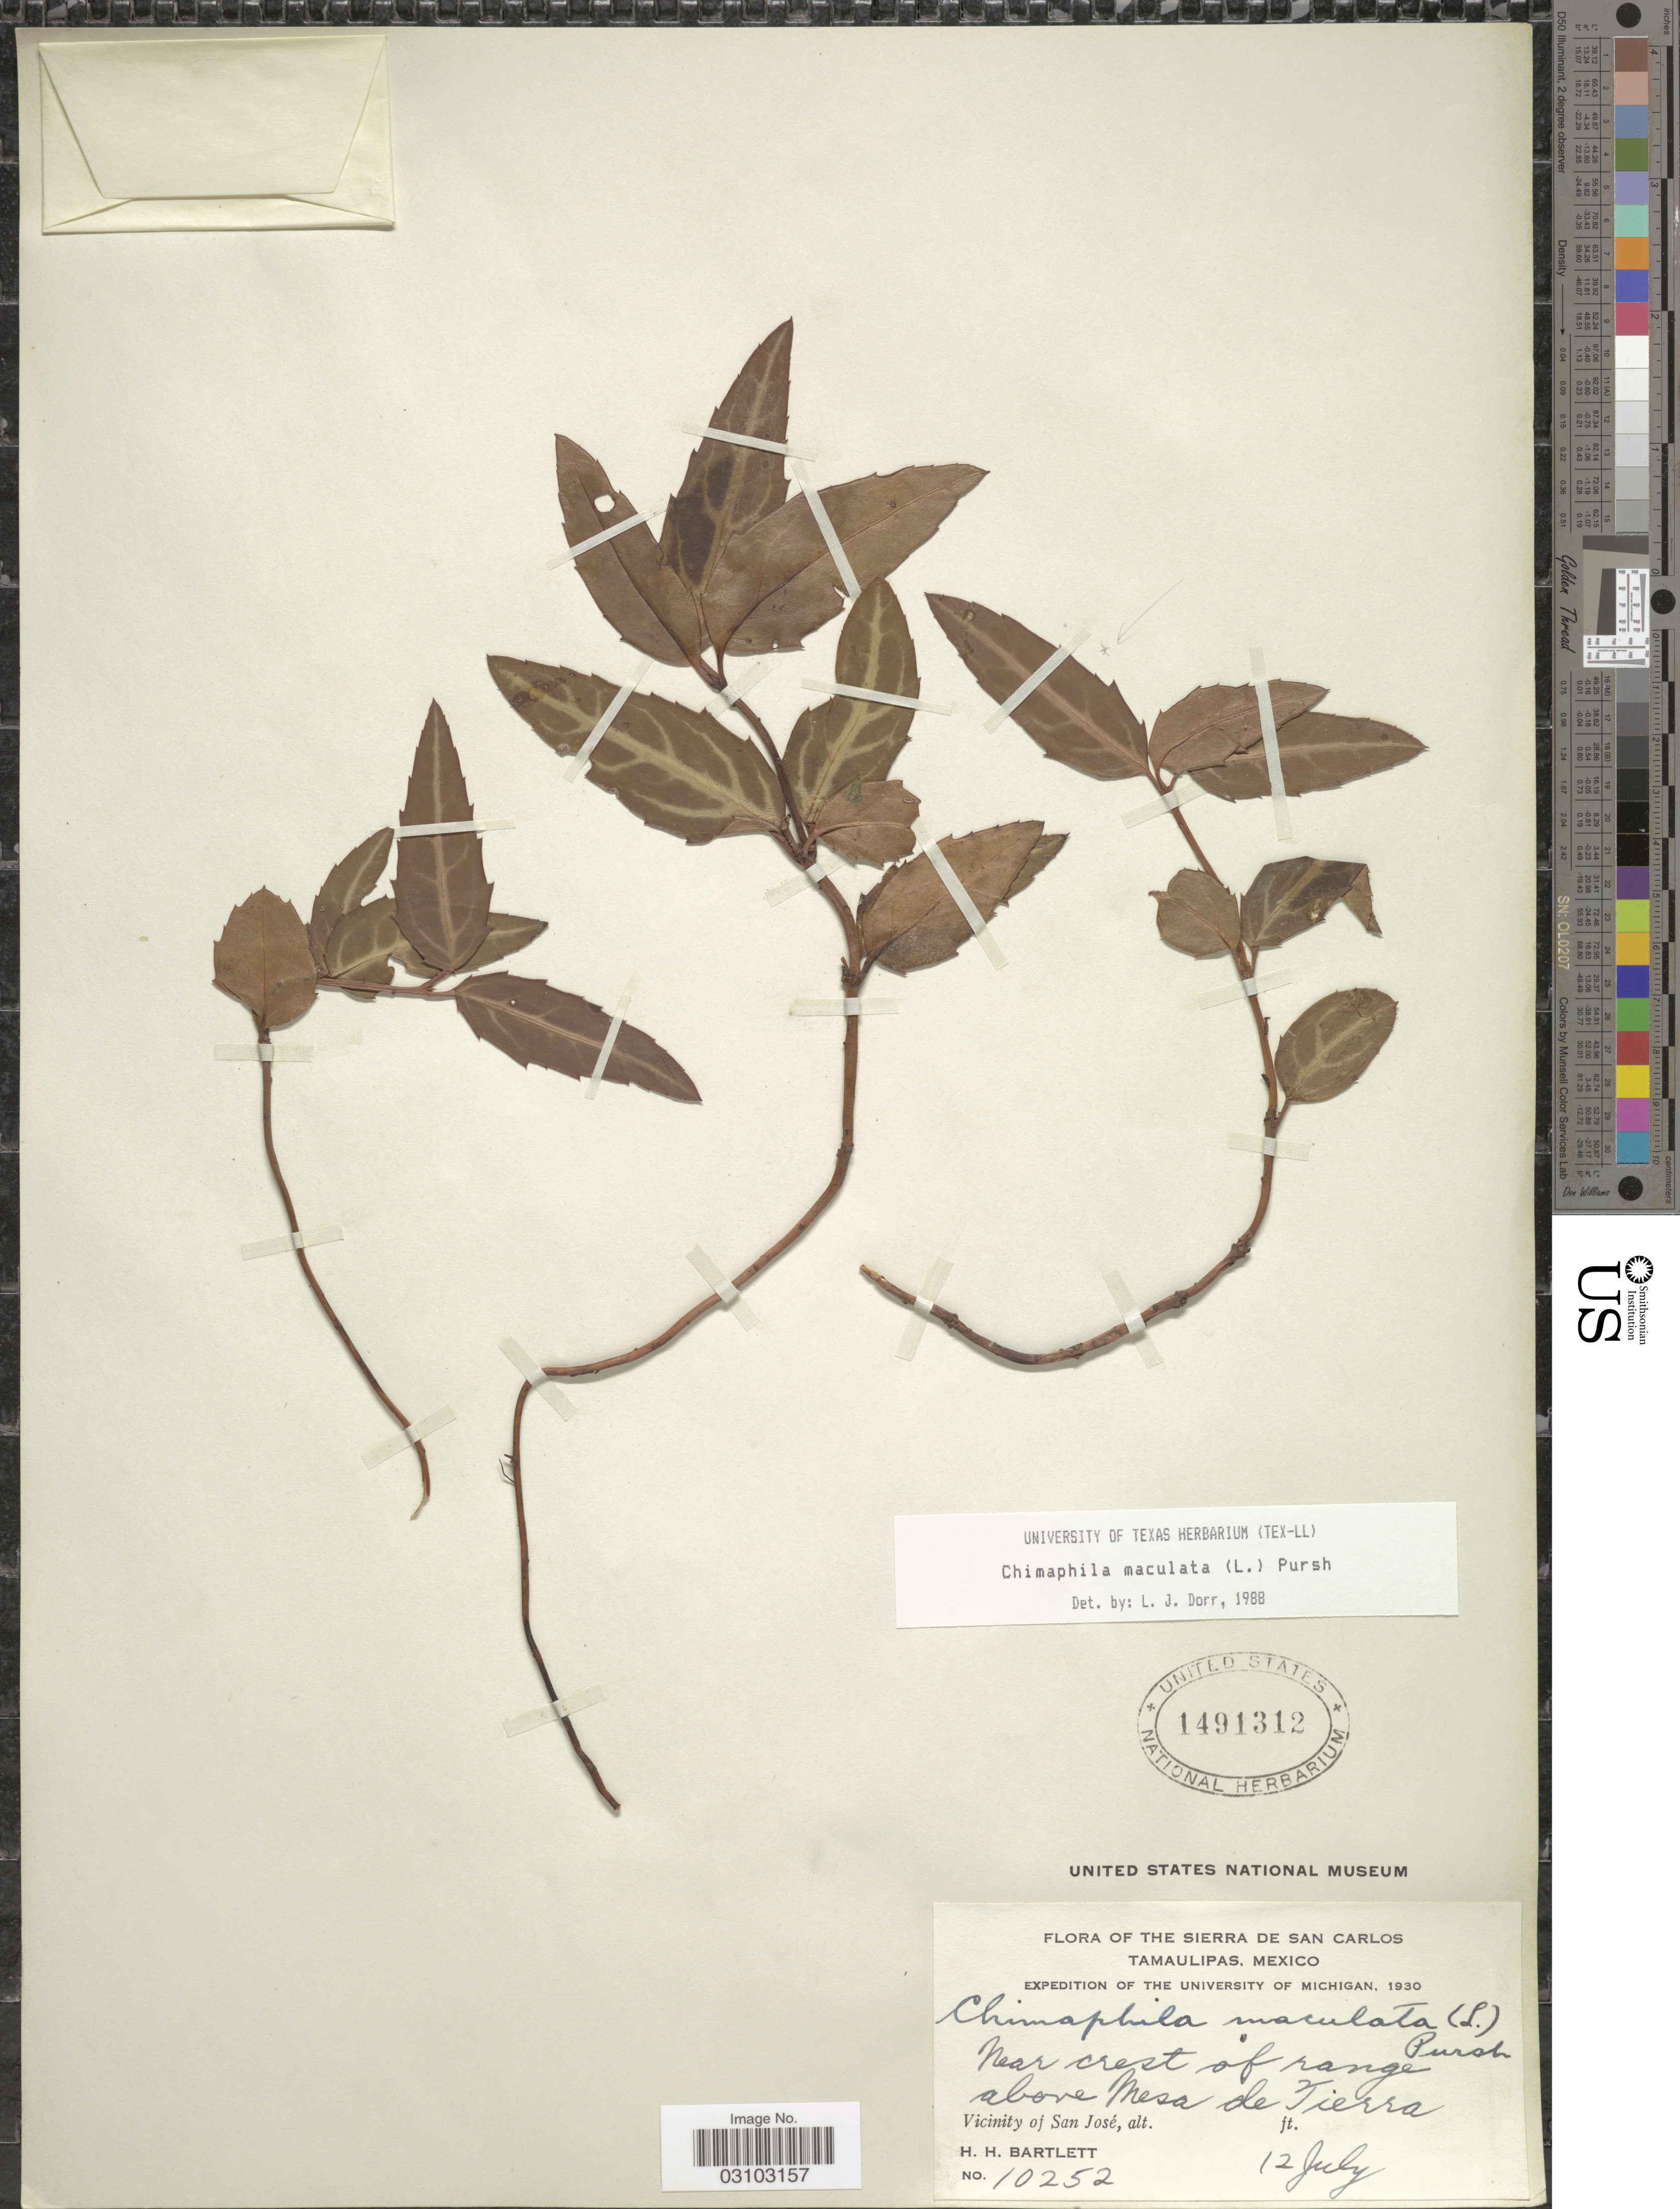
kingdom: Plantae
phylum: Tracheophyta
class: Magnoliopsida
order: Ericales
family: Ericaceae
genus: Chimaphila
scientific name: Chimaphila maculata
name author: (L.) Pursh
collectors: H. H. Bartlett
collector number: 10252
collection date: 1930-07-12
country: Mexico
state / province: Tamaulipas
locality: The Sierra de San Carlos, Near crest of range above Mesa de Tierra, Vicinity of San José.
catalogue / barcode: US 1491312